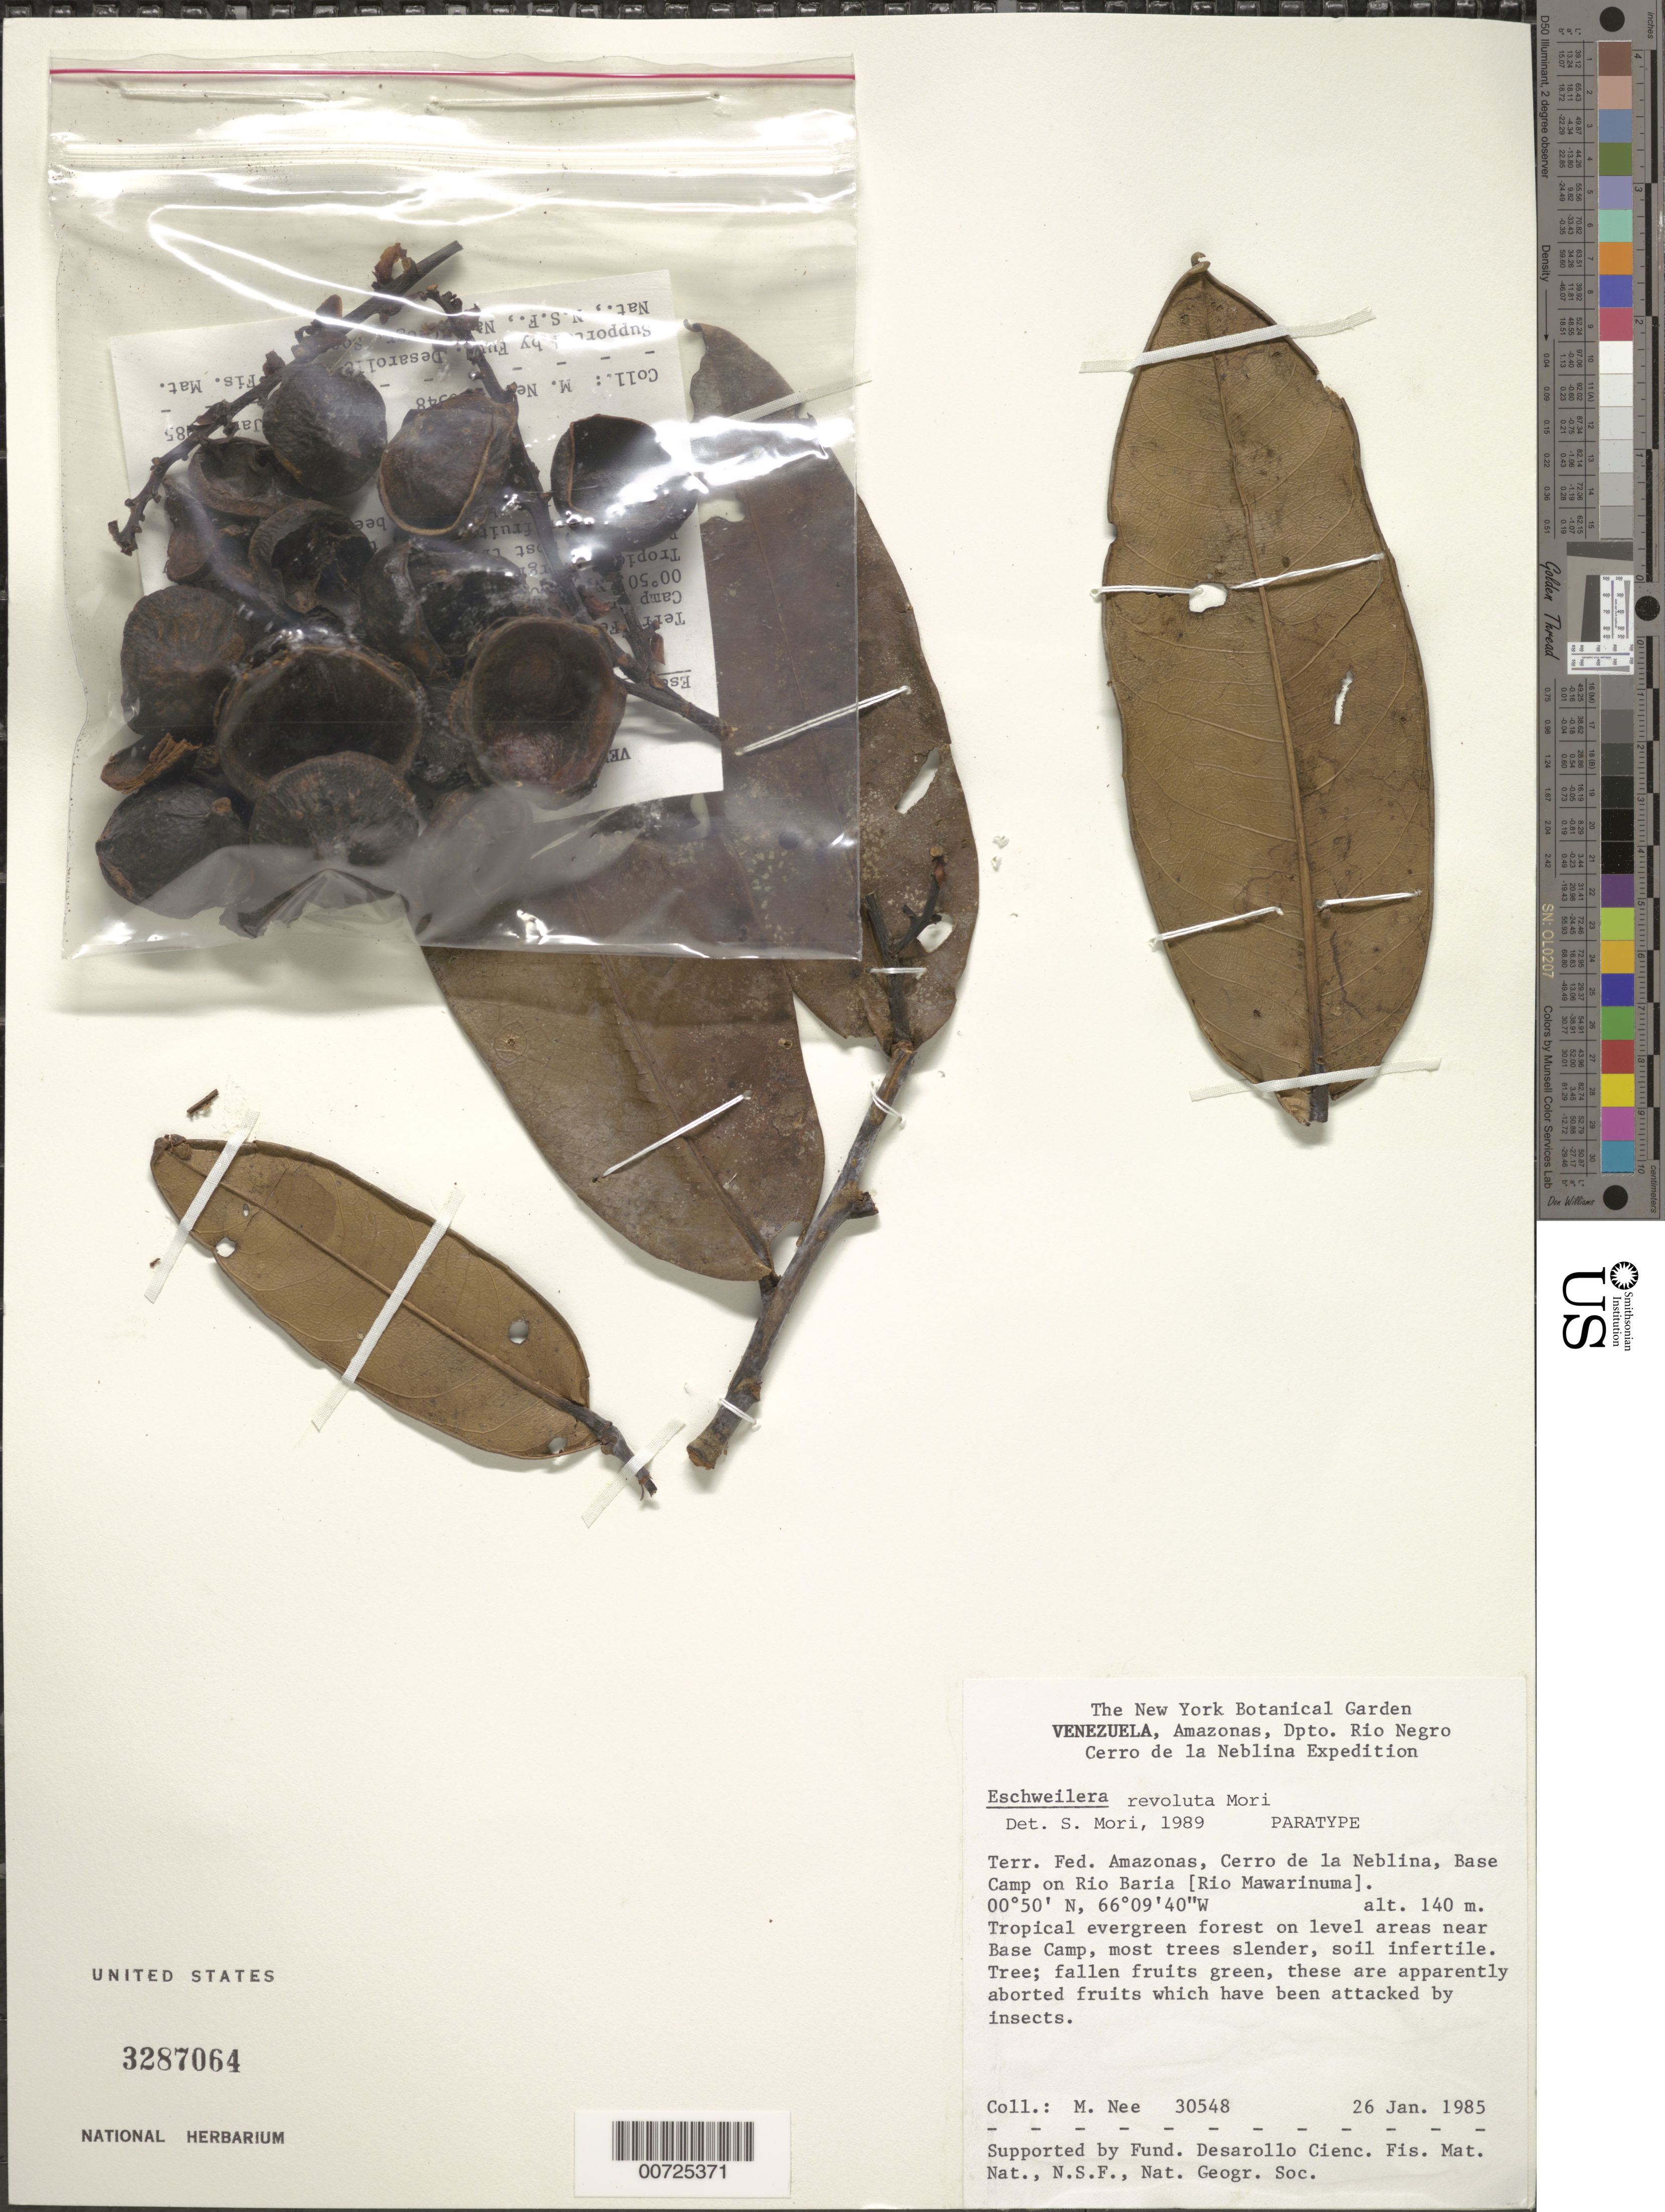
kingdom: Plantae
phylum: Tracheophyta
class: Magnoliopsida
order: Ericales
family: Lecythidaceae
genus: Eschweilera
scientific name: Eschweilera revoluta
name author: S.A. Mori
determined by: Mori, Scott A.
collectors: M. Nee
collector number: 30548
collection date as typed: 26-Jan-85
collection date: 1985-01-26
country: Venezuela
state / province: Amazonas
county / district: Río Negro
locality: Cerro de la Neblina, base camp on Río Baria (Río Mawarinuma)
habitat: Tropical lowland evergreen forest on level areas, soil infertile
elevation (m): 140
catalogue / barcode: US 3287064